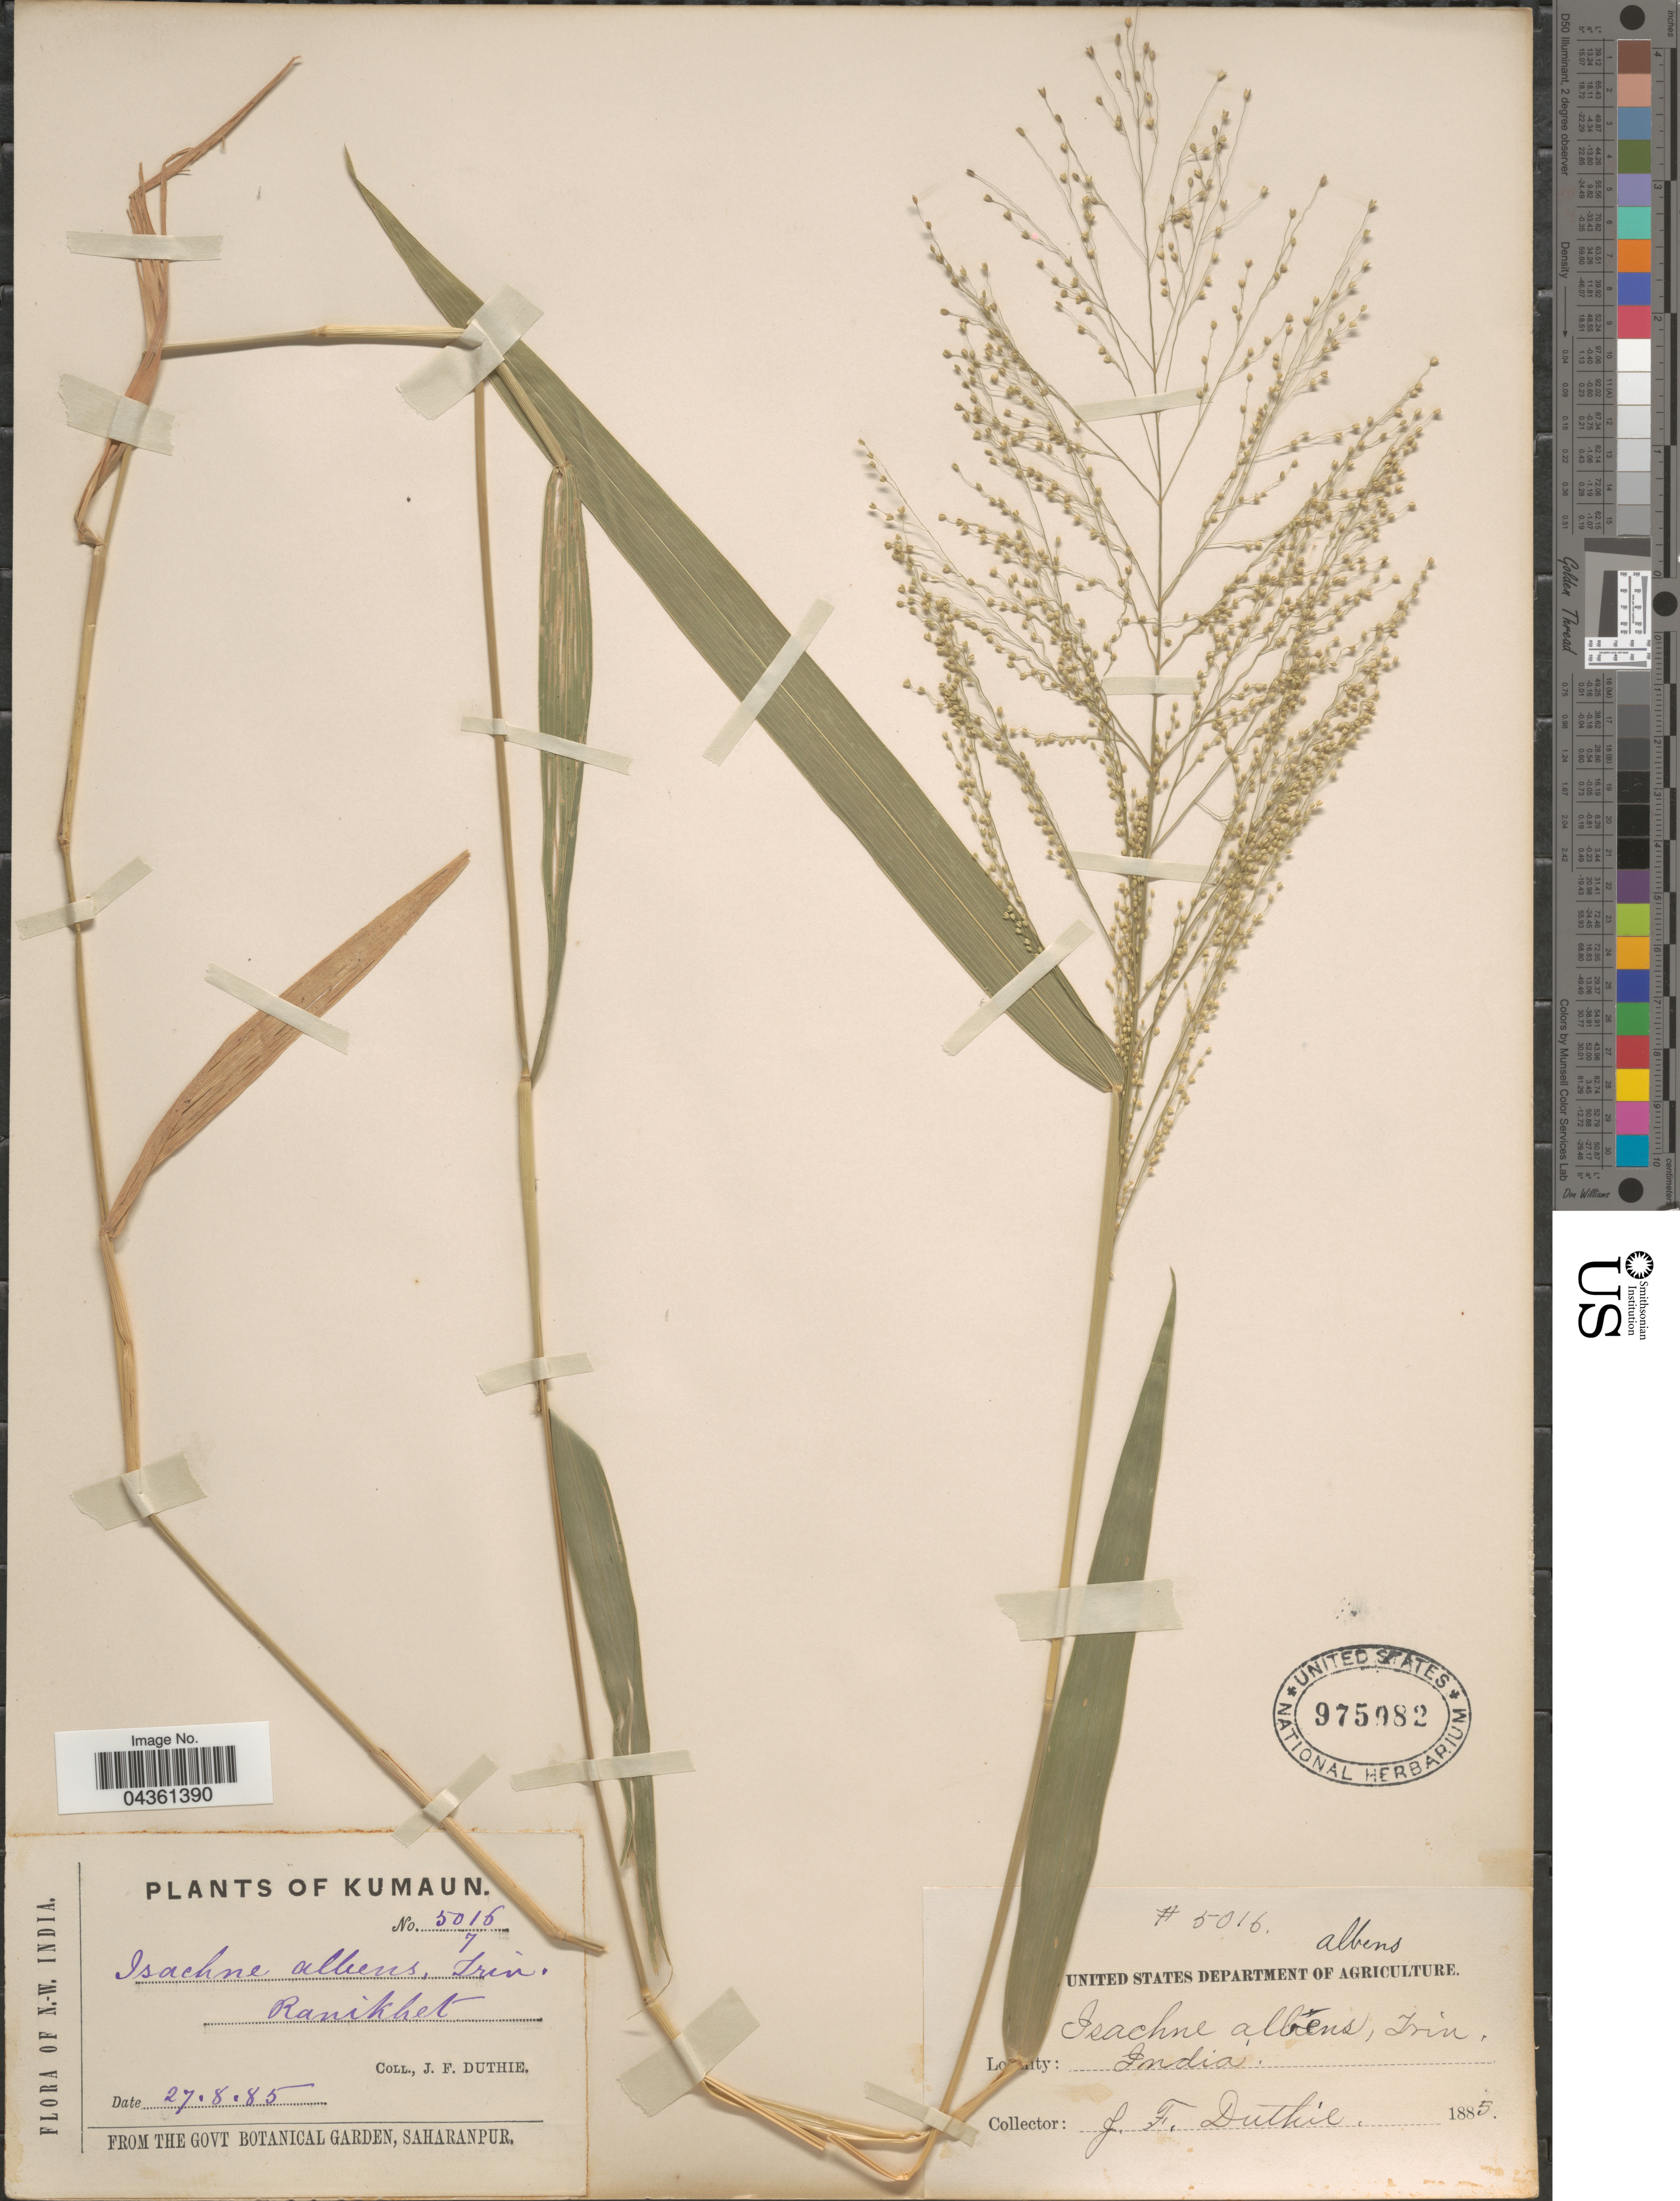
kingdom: Plantae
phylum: Tracheophyta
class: Liliopsida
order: Poales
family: Poaceae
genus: Isachne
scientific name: Isachne albens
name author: Trin.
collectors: J. F. Duthie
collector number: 5016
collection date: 1885-08-27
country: India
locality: N.-W. India. Kumaun. Ranikhet.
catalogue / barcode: US 975982